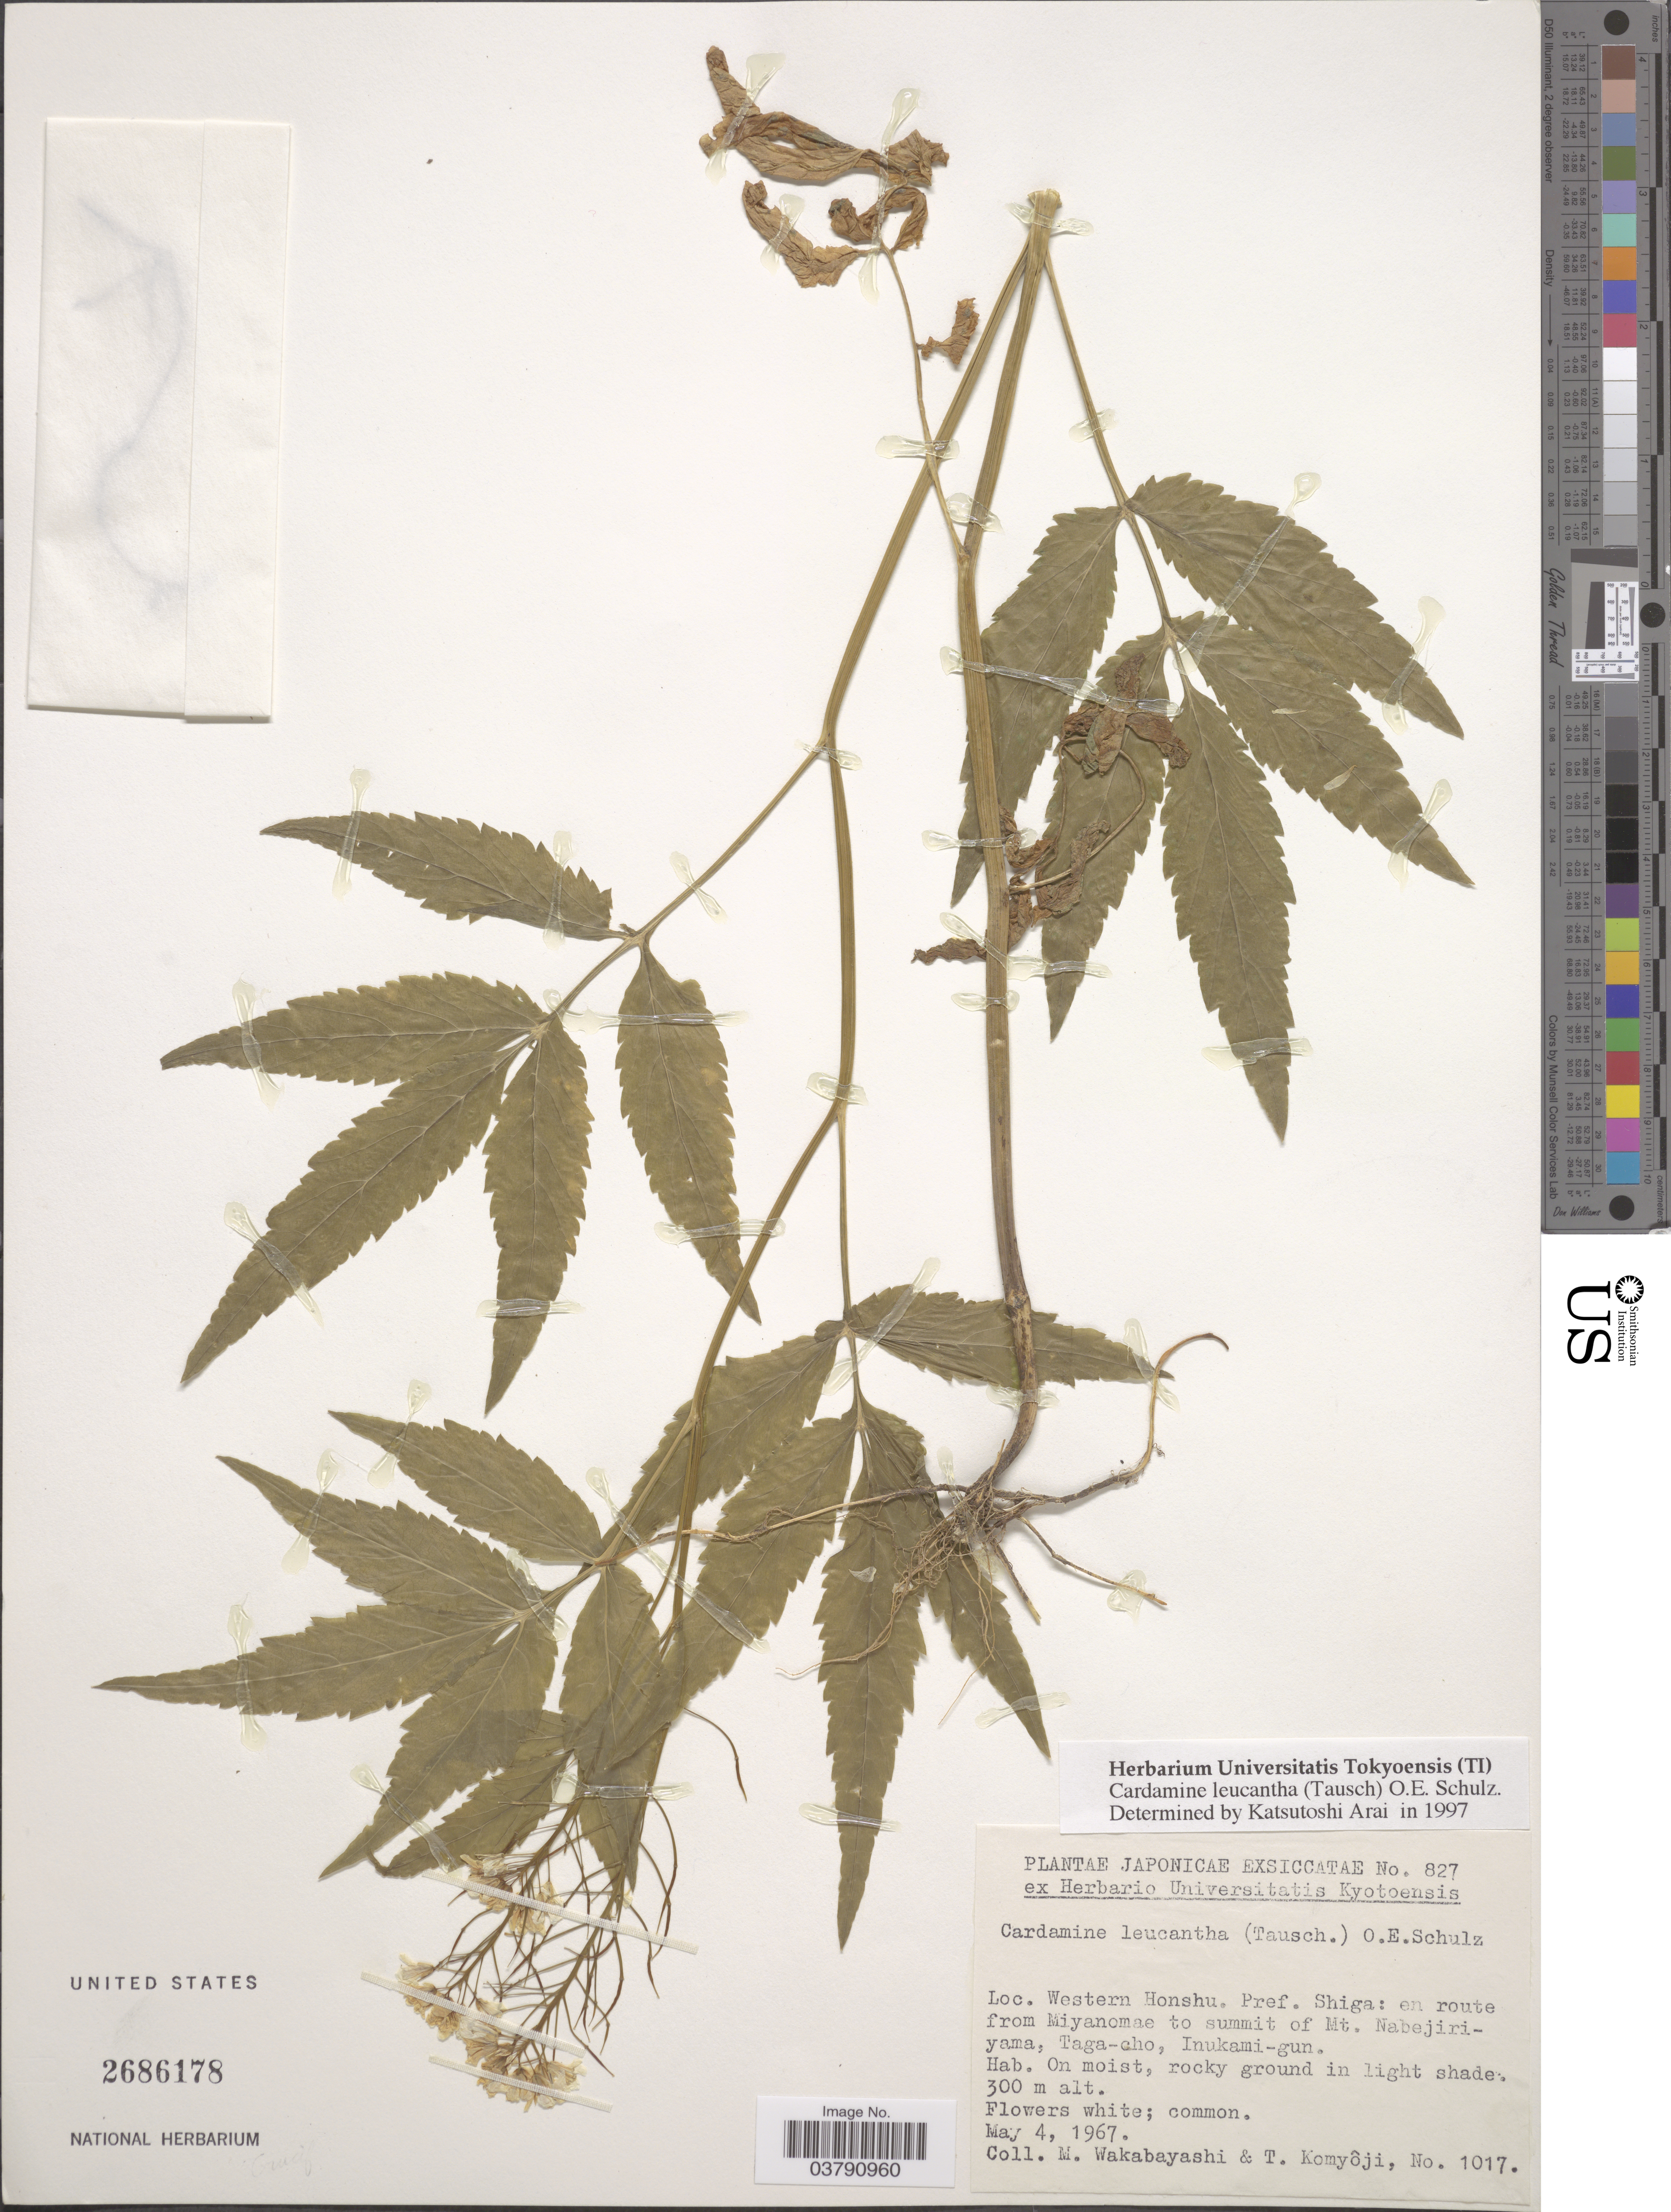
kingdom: Plantae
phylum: Tracheophyta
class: Magnoliopsida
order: Brassicales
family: Brassicaceae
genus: Cardamine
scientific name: Cardamine leucantha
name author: (Tausch) O.E. Schulz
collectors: M. Wakabayashi & T. Komyoji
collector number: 1017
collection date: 1967-05-04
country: Japan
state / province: Siga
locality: Western Honshu. Pref. Shiga: en route from Miyanomae to summit of Mt. Nabejiri- yama, Taga-cho, Inukami-gun. On moist, rocky ground in light shade.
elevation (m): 300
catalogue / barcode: US 2686178